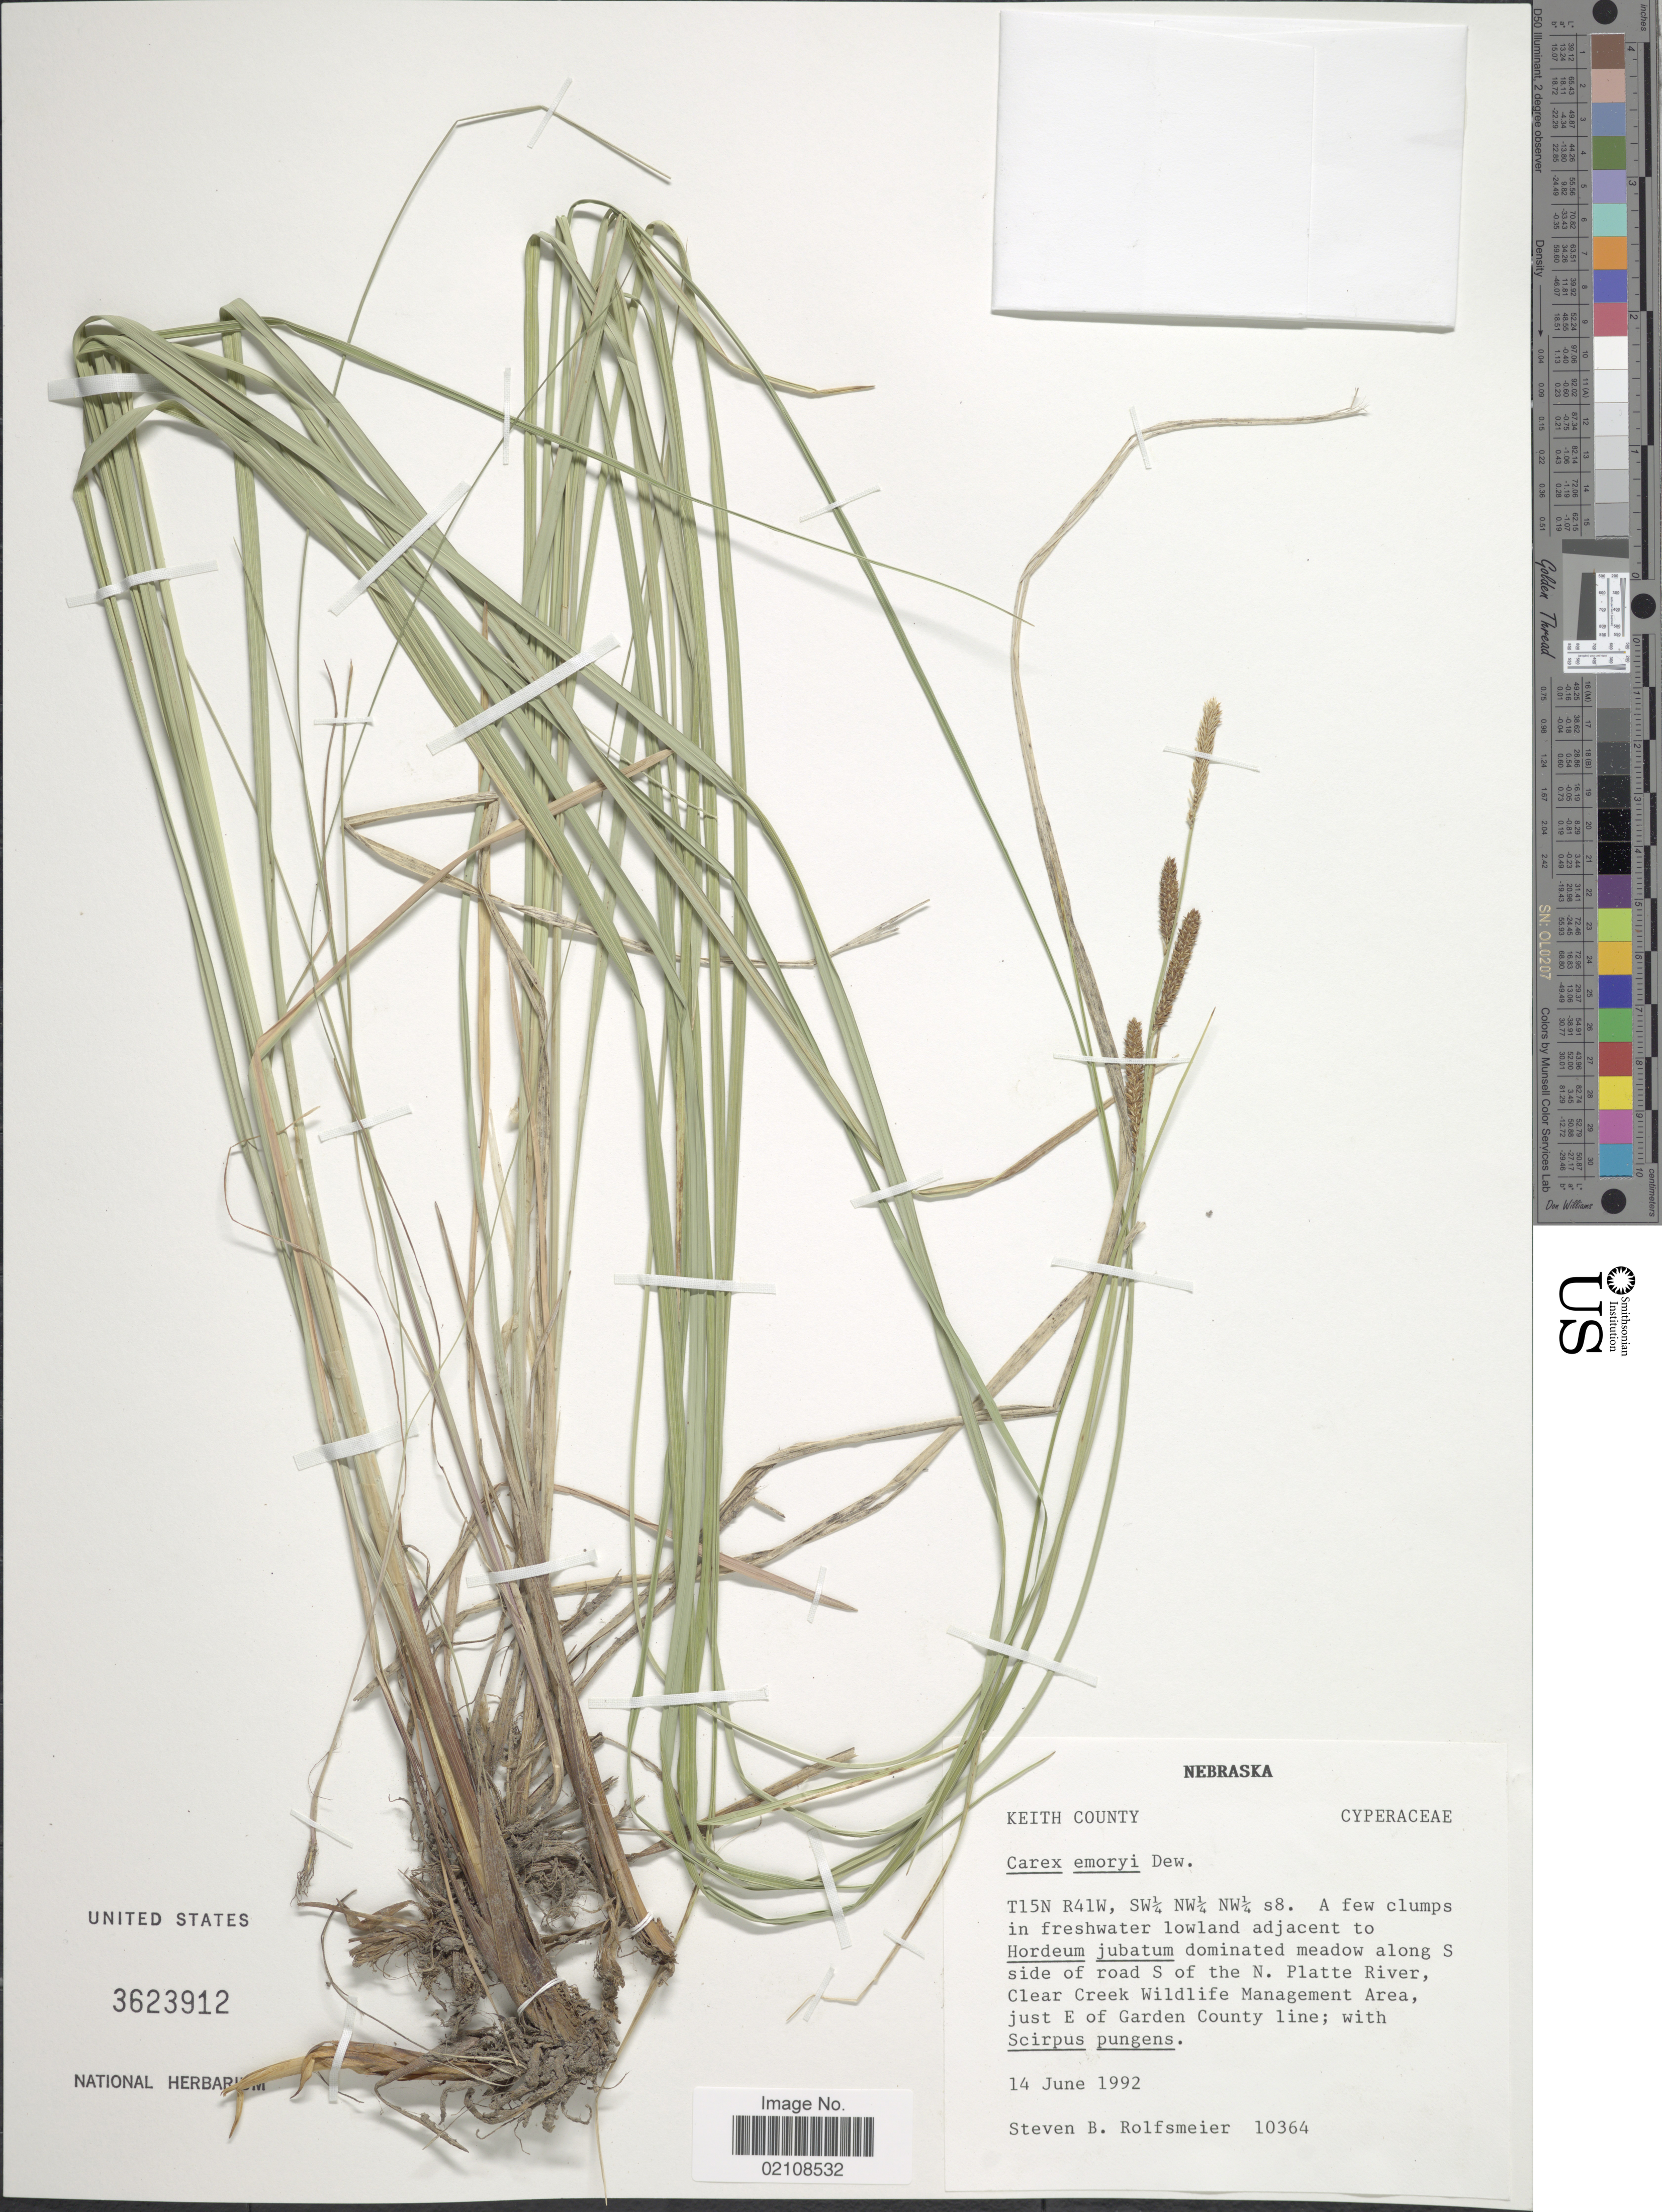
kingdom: Plantae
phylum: Tracheophyta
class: Liliopsida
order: Poales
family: Cyperaceae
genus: Carex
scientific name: Carex emoryi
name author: Dewey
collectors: S. Rolfsmeier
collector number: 10364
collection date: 1992-06-14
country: United States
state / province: Nebraska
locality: T15N R41W, SW¼, NW¼ s8, along S side of road S of the N. Platte River, Clear Creek Wildlife Management Area, just E of Garden County line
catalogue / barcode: US 3623912